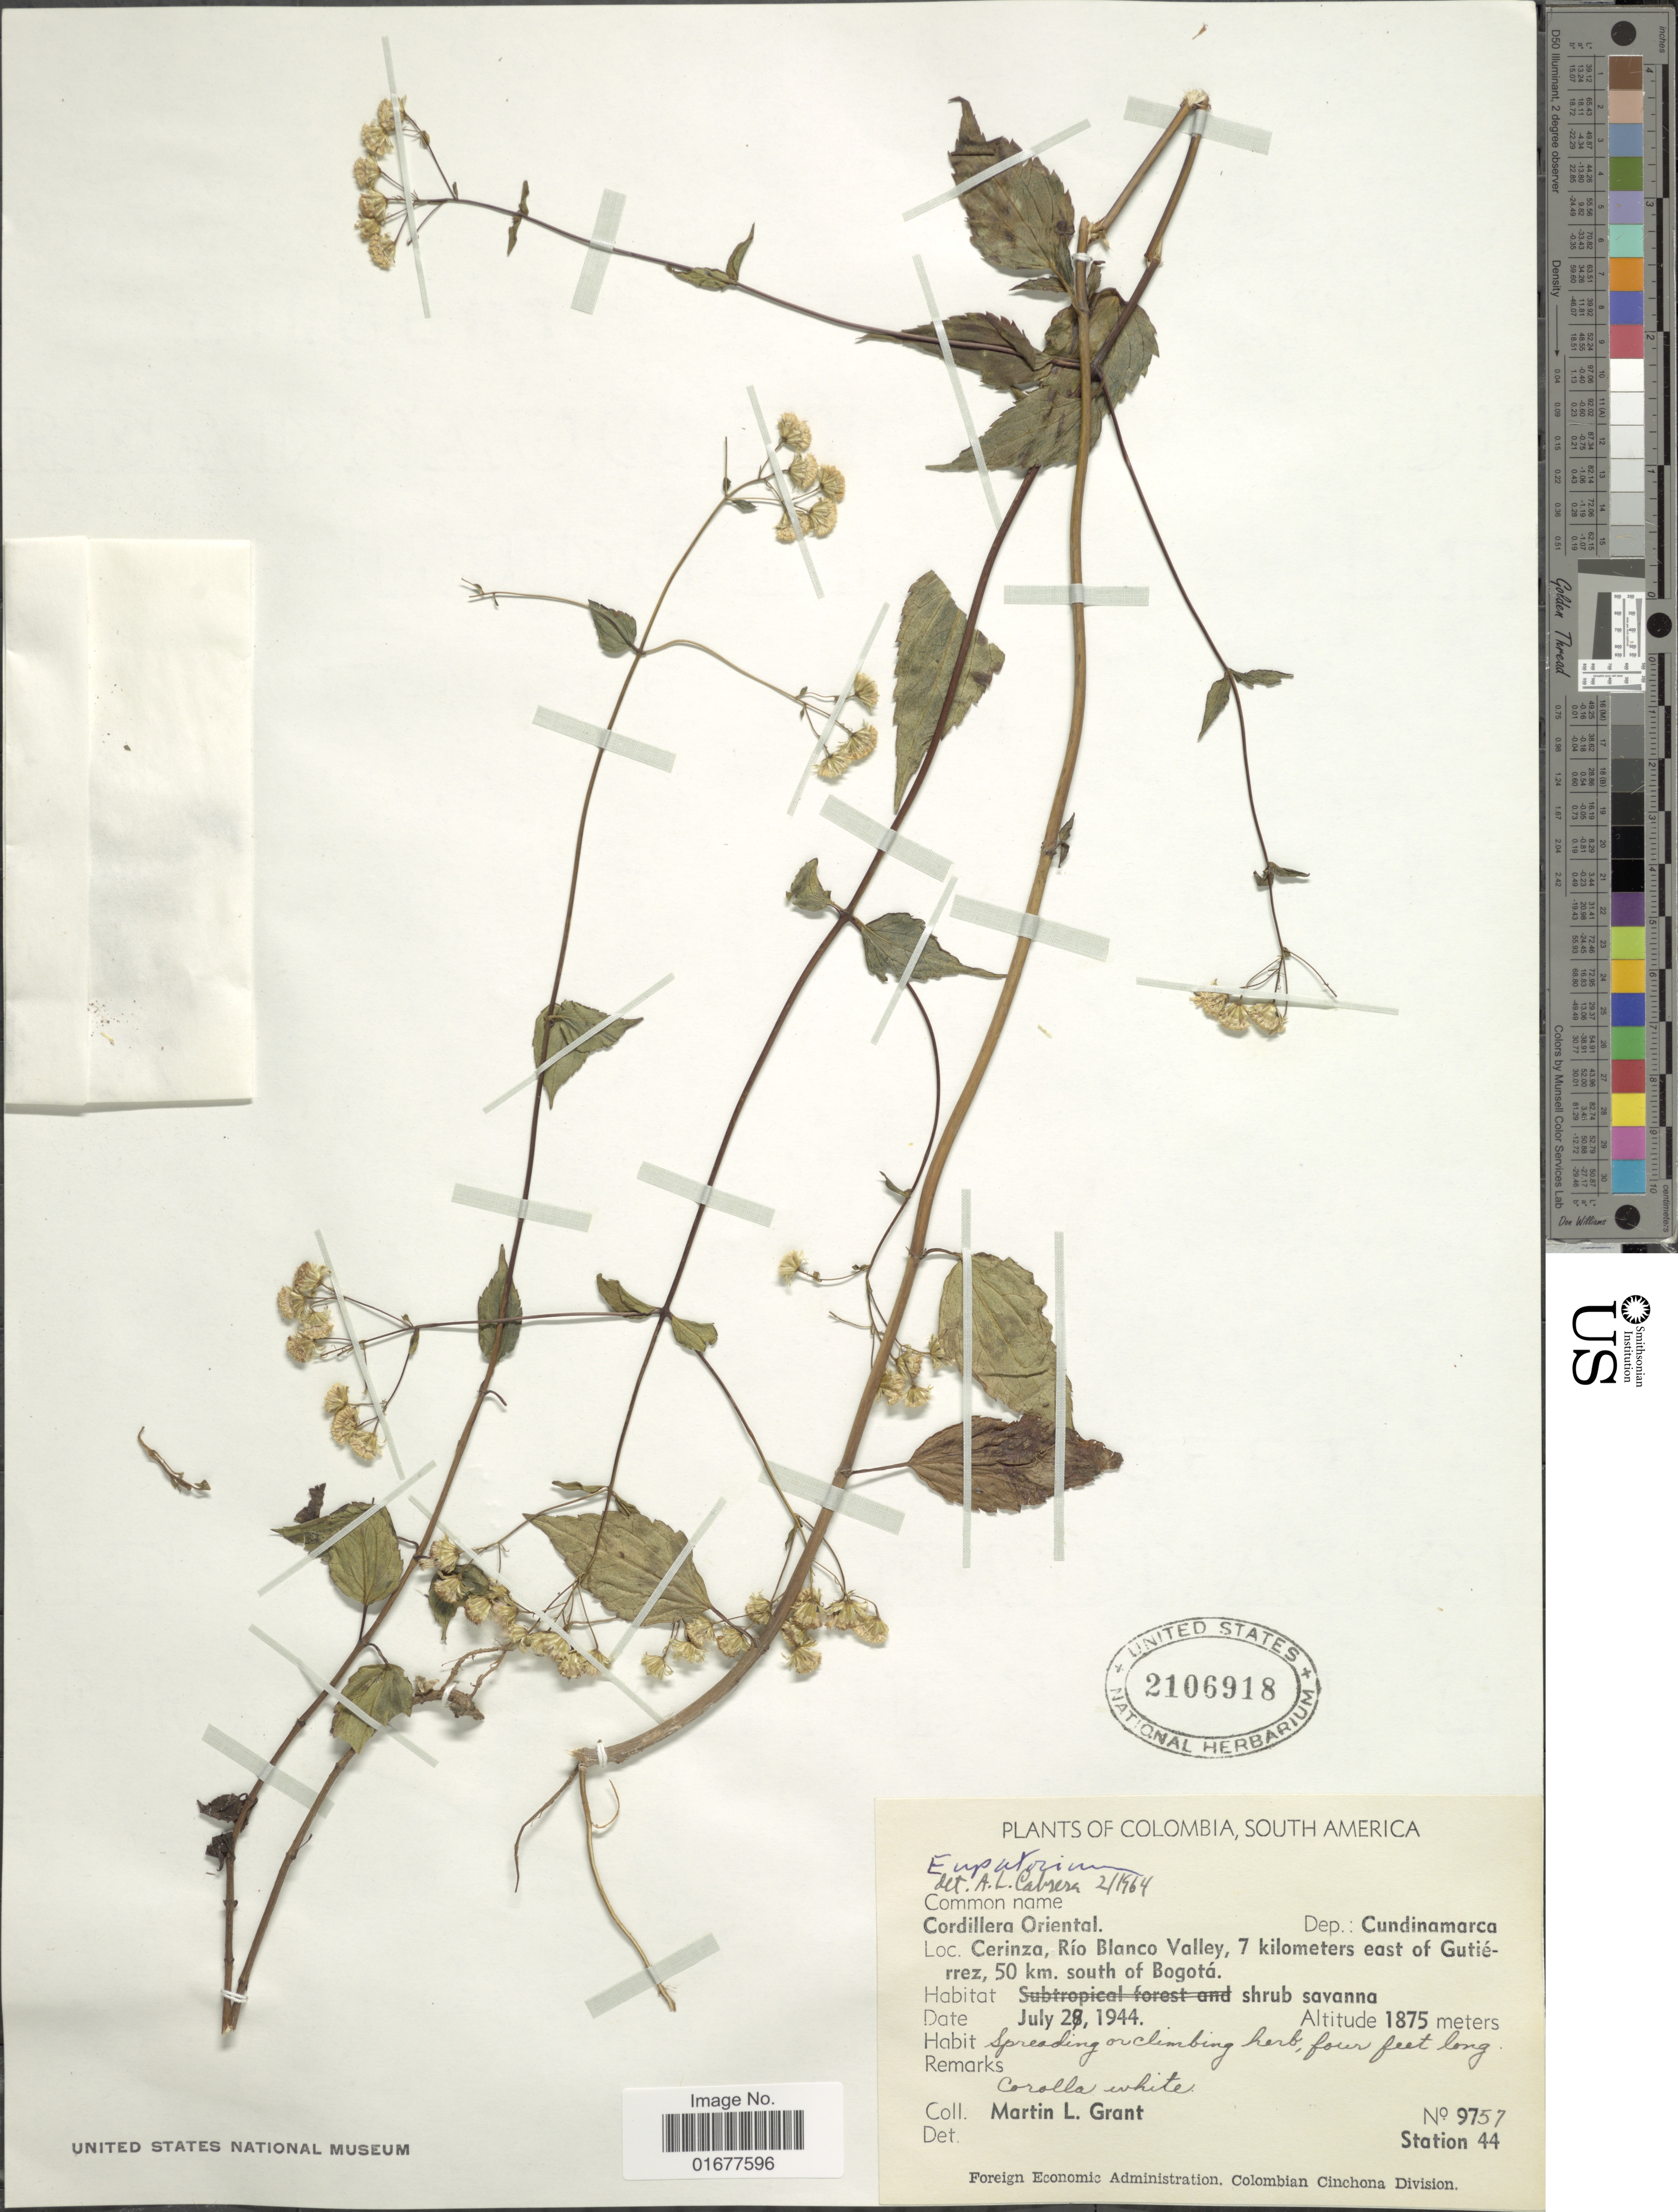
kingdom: Plantae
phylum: Tracheophyta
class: Magnoliopsida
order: Asterales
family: Asteraceae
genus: Ageratina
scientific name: Ageratina psilodora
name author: (B.L. Rob.) R.M. King & H. Rob.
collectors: M. L. Grant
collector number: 9757 Station 44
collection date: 1944-07-28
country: Colombia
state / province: Cundinamarca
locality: Cordillera Oriental, Cerinza, Rio Blanco Valley, 7 kilometers east of Gutierrez, 50 km. south of Bogota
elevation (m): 1875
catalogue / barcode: US 2106918